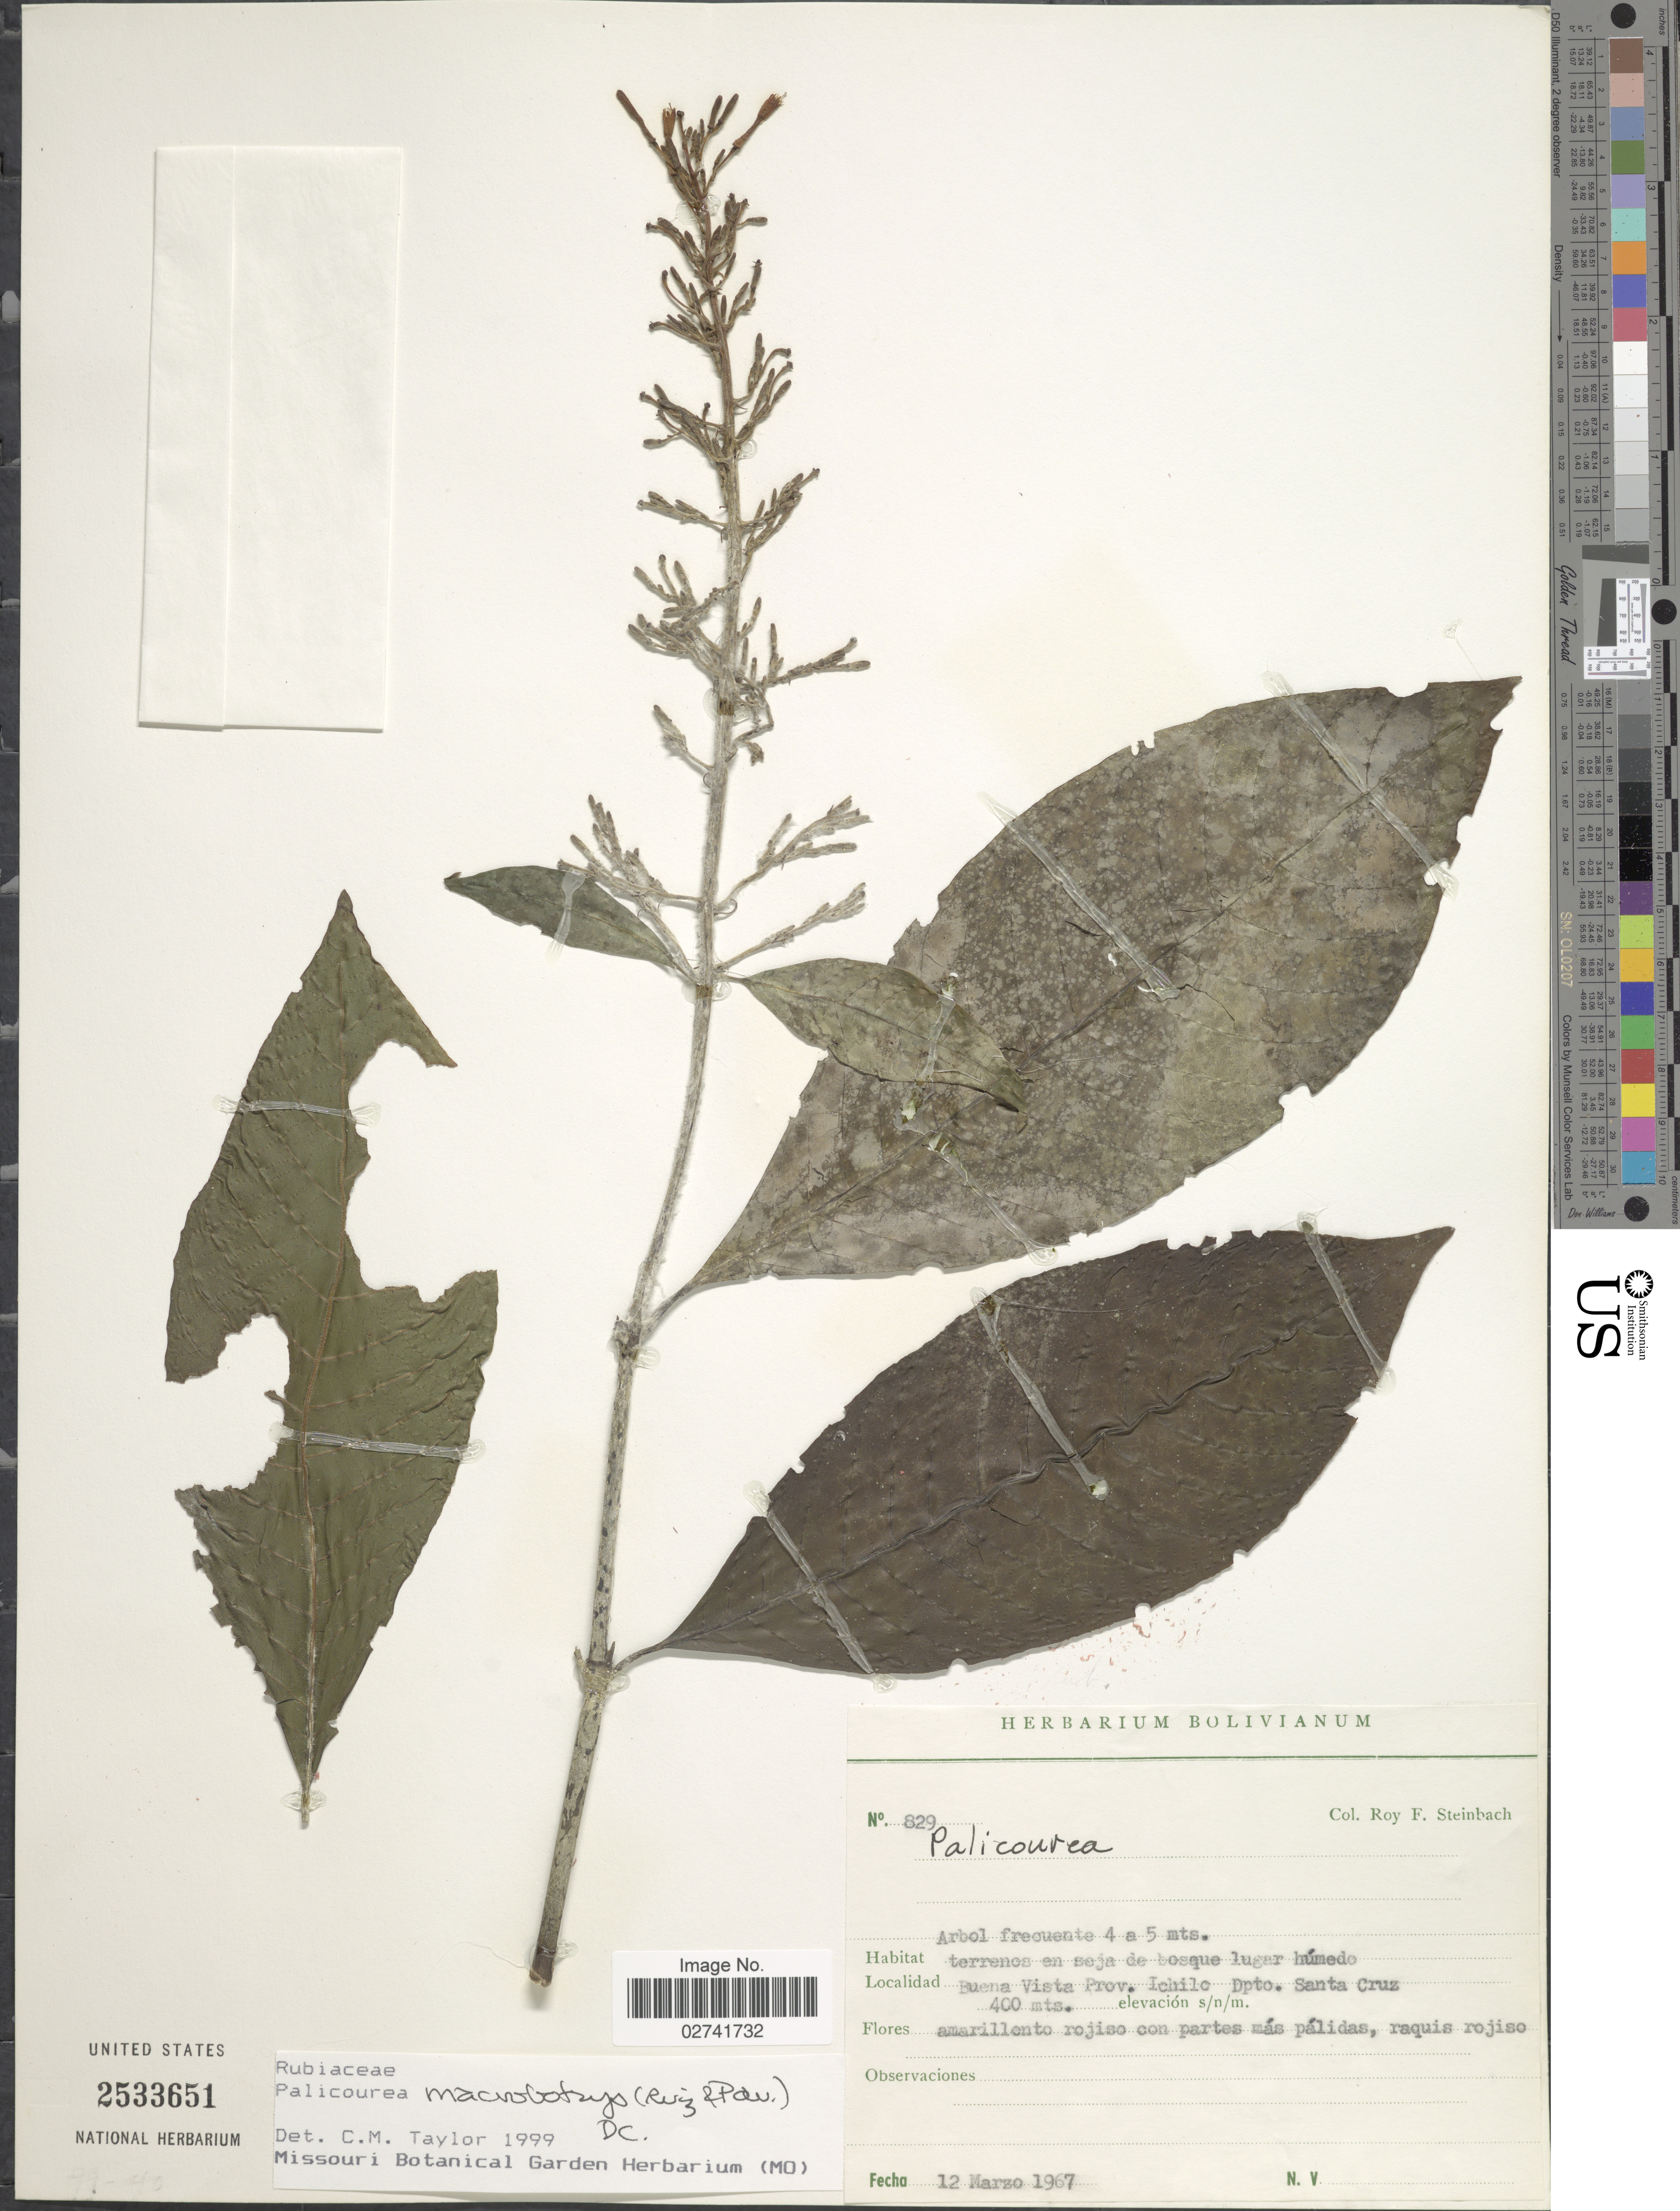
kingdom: Plantae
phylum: Tracheophyta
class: Magnoliopsida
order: Gentianales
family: Rubiaceae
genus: Palicourea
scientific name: Palicourea macrobotrys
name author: (Ruiz & Pav.) Schult.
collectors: R. F. Steinbach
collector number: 829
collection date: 1967-03-12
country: Bolivia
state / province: Santa Cruz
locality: Buena Vista Prov. Ichilo Dpto. Santa Cruz.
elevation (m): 400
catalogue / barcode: US 2533651